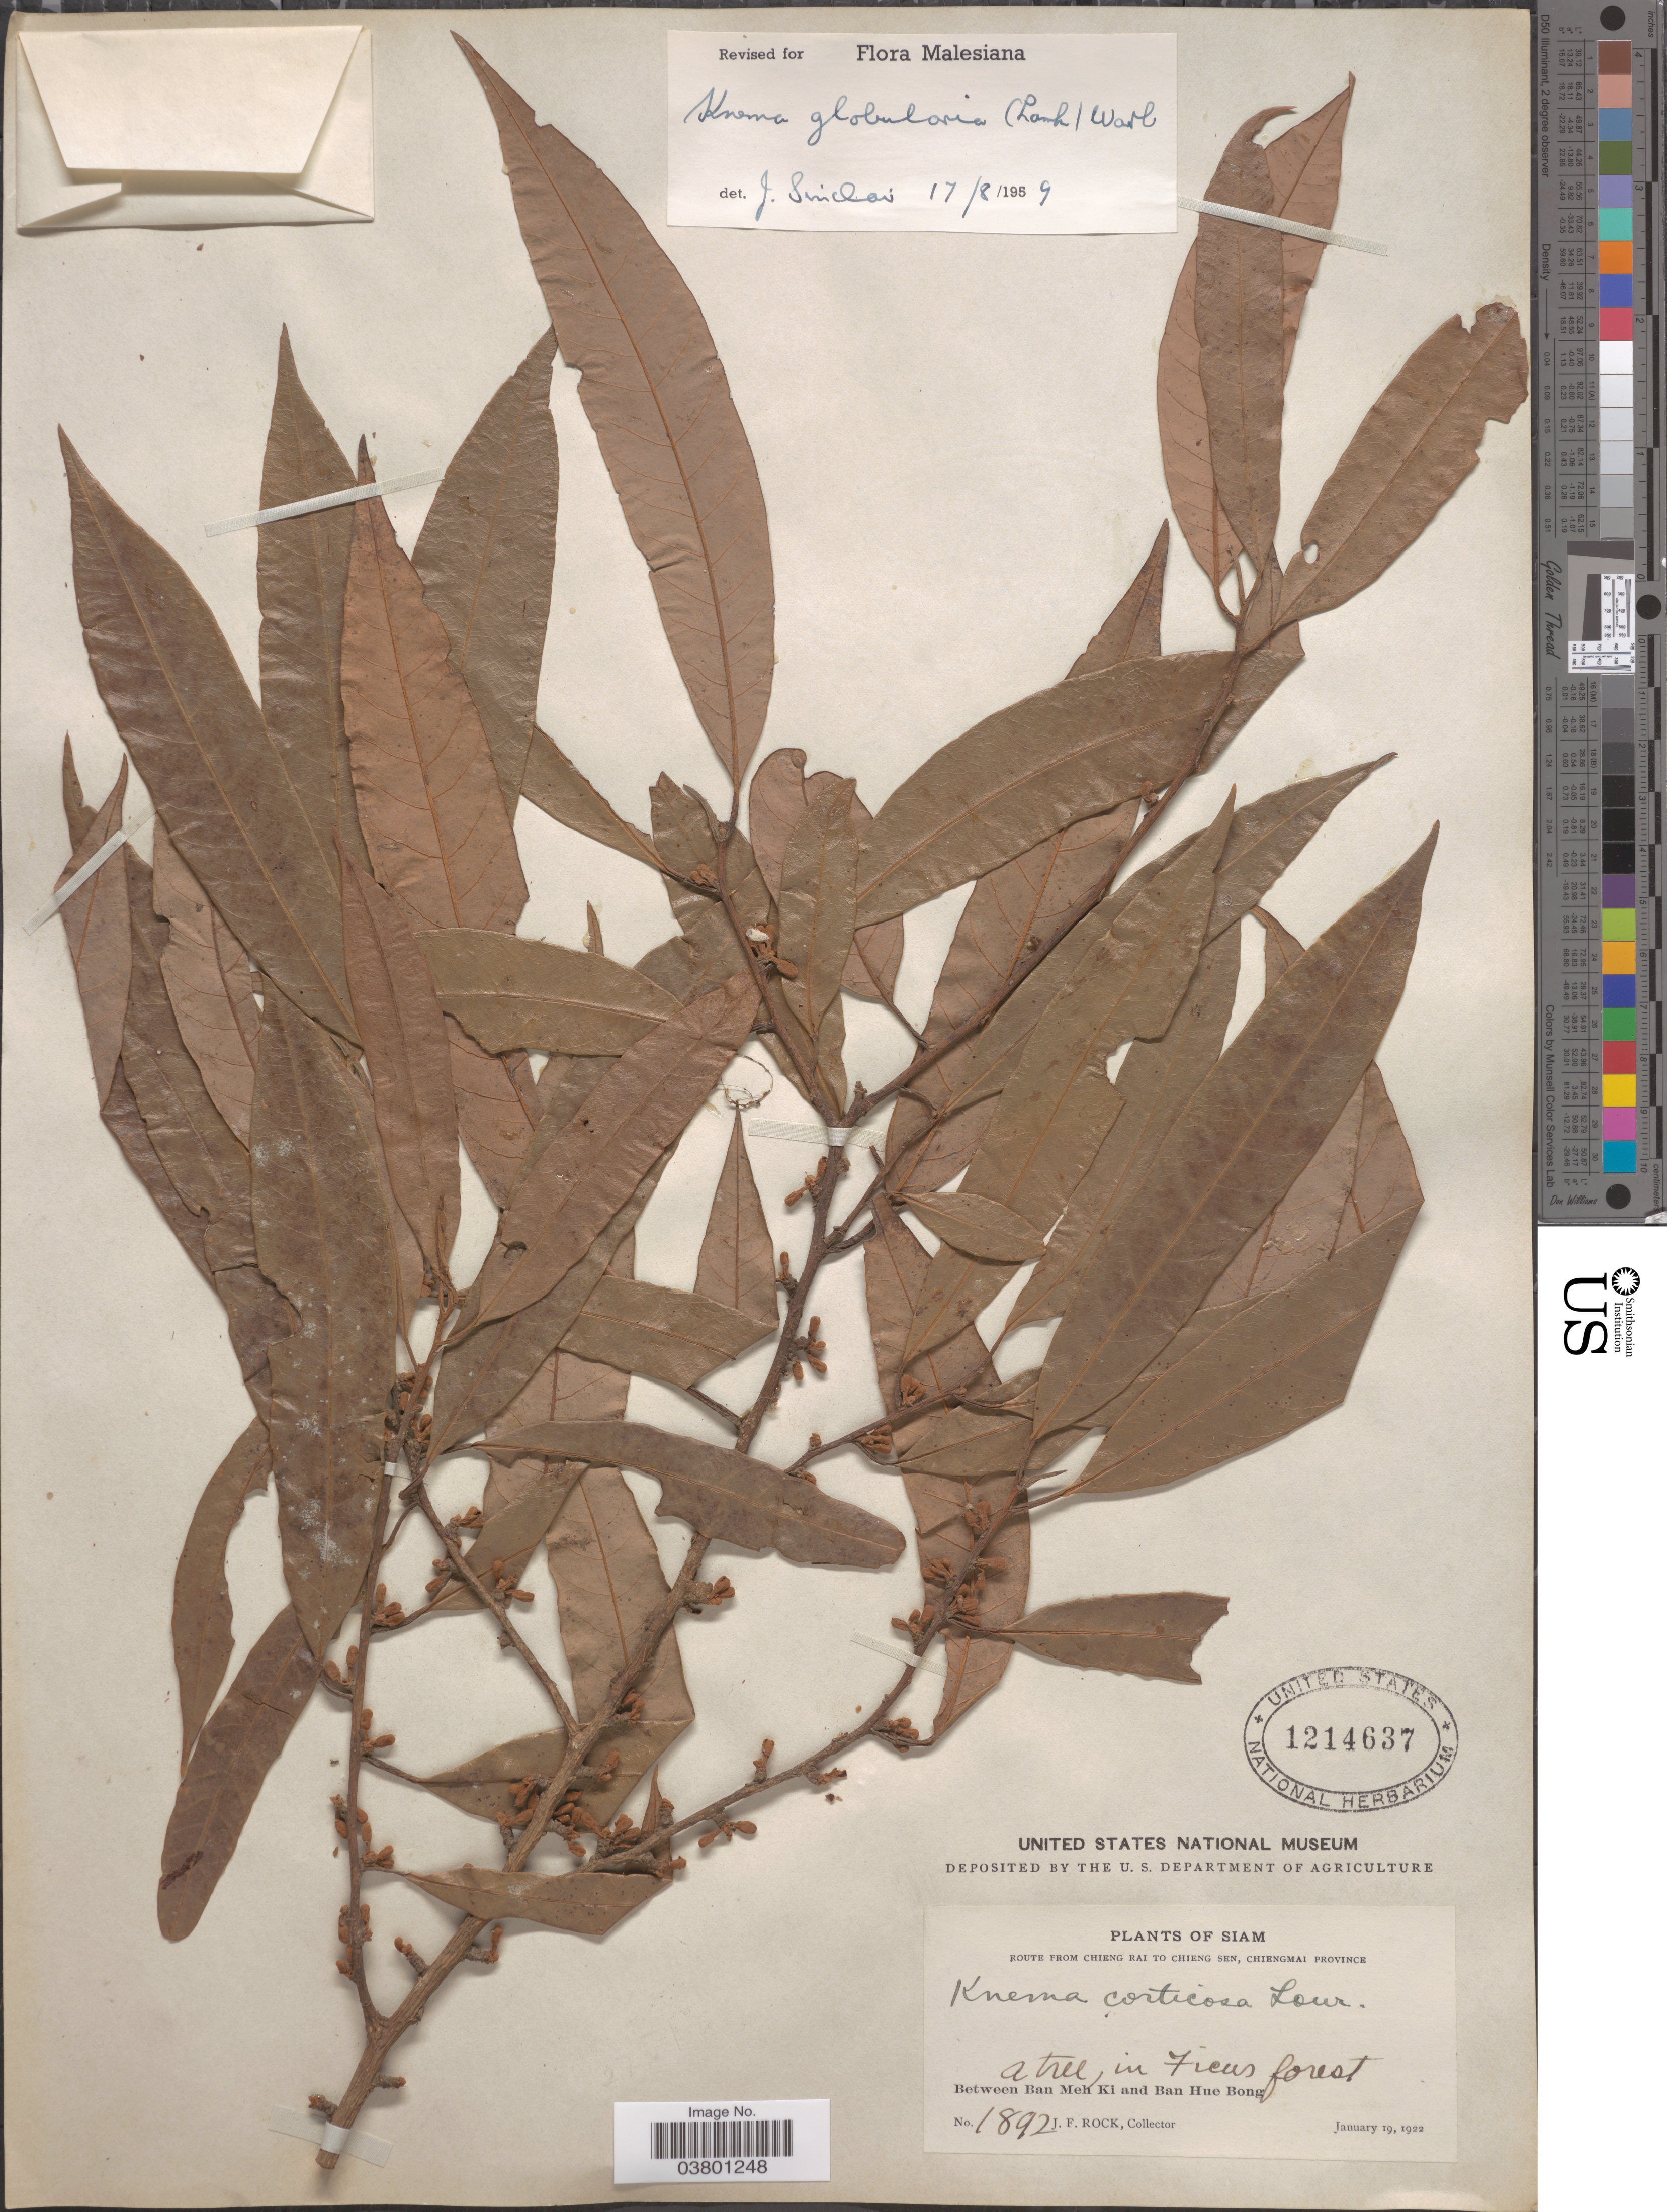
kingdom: Plantae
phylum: Tracheophyta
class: Magnoliopsida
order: Magnoliales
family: Myristicaceae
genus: Knema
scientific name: Knema globularia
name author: (Lam.) Warb.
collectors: J. Rock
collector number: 1892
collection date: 1922-01-19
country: Thailand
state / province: Chiang Mai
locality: Siam. Route from Chieng Rai to Chieng Sen, Chiengmai Province. Between Ban Meh Ki and Ban Hue Bong.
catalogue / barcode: US 1214637